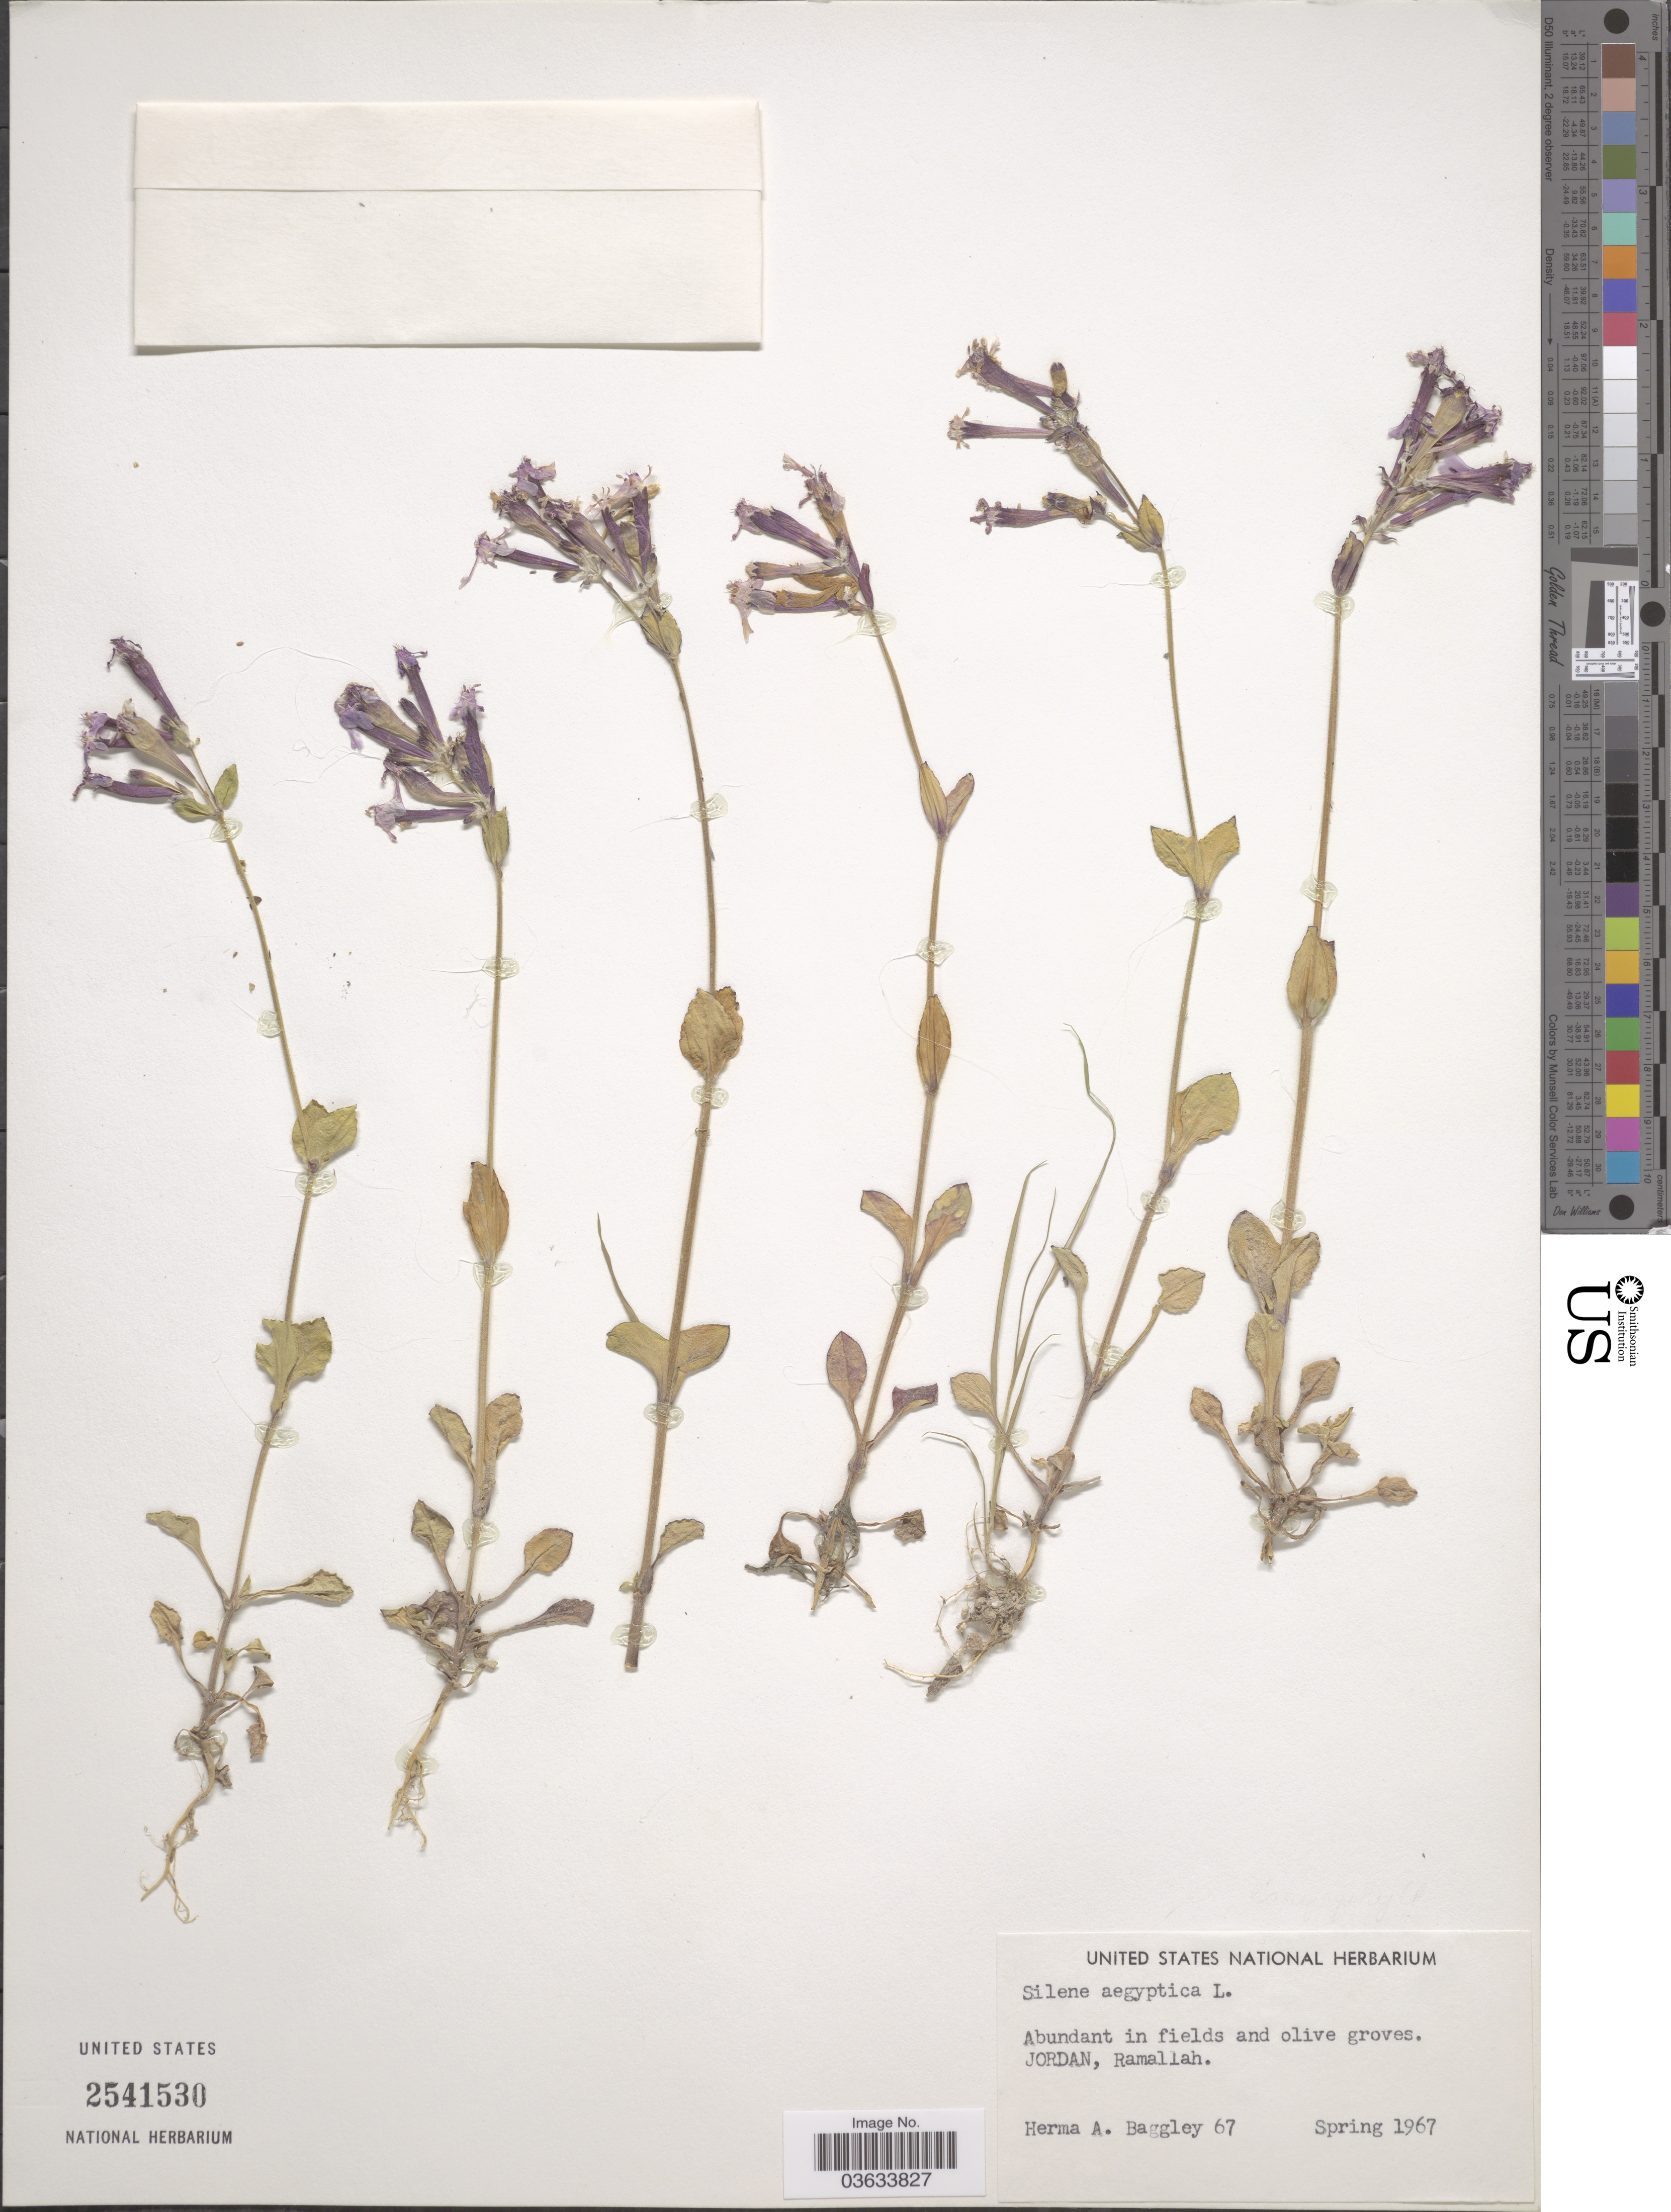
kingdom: Plantae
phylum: Tracheophyta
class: Magnoliopsida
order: Caryophyllales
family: Caryophyllaceae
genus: Silene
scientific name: Silene aegyptiaca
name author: (L.) L. f.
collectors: H. Baggley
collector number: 67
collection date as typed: Spring 1967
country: Jordan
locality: Ramallah.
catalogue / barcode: US 2541530